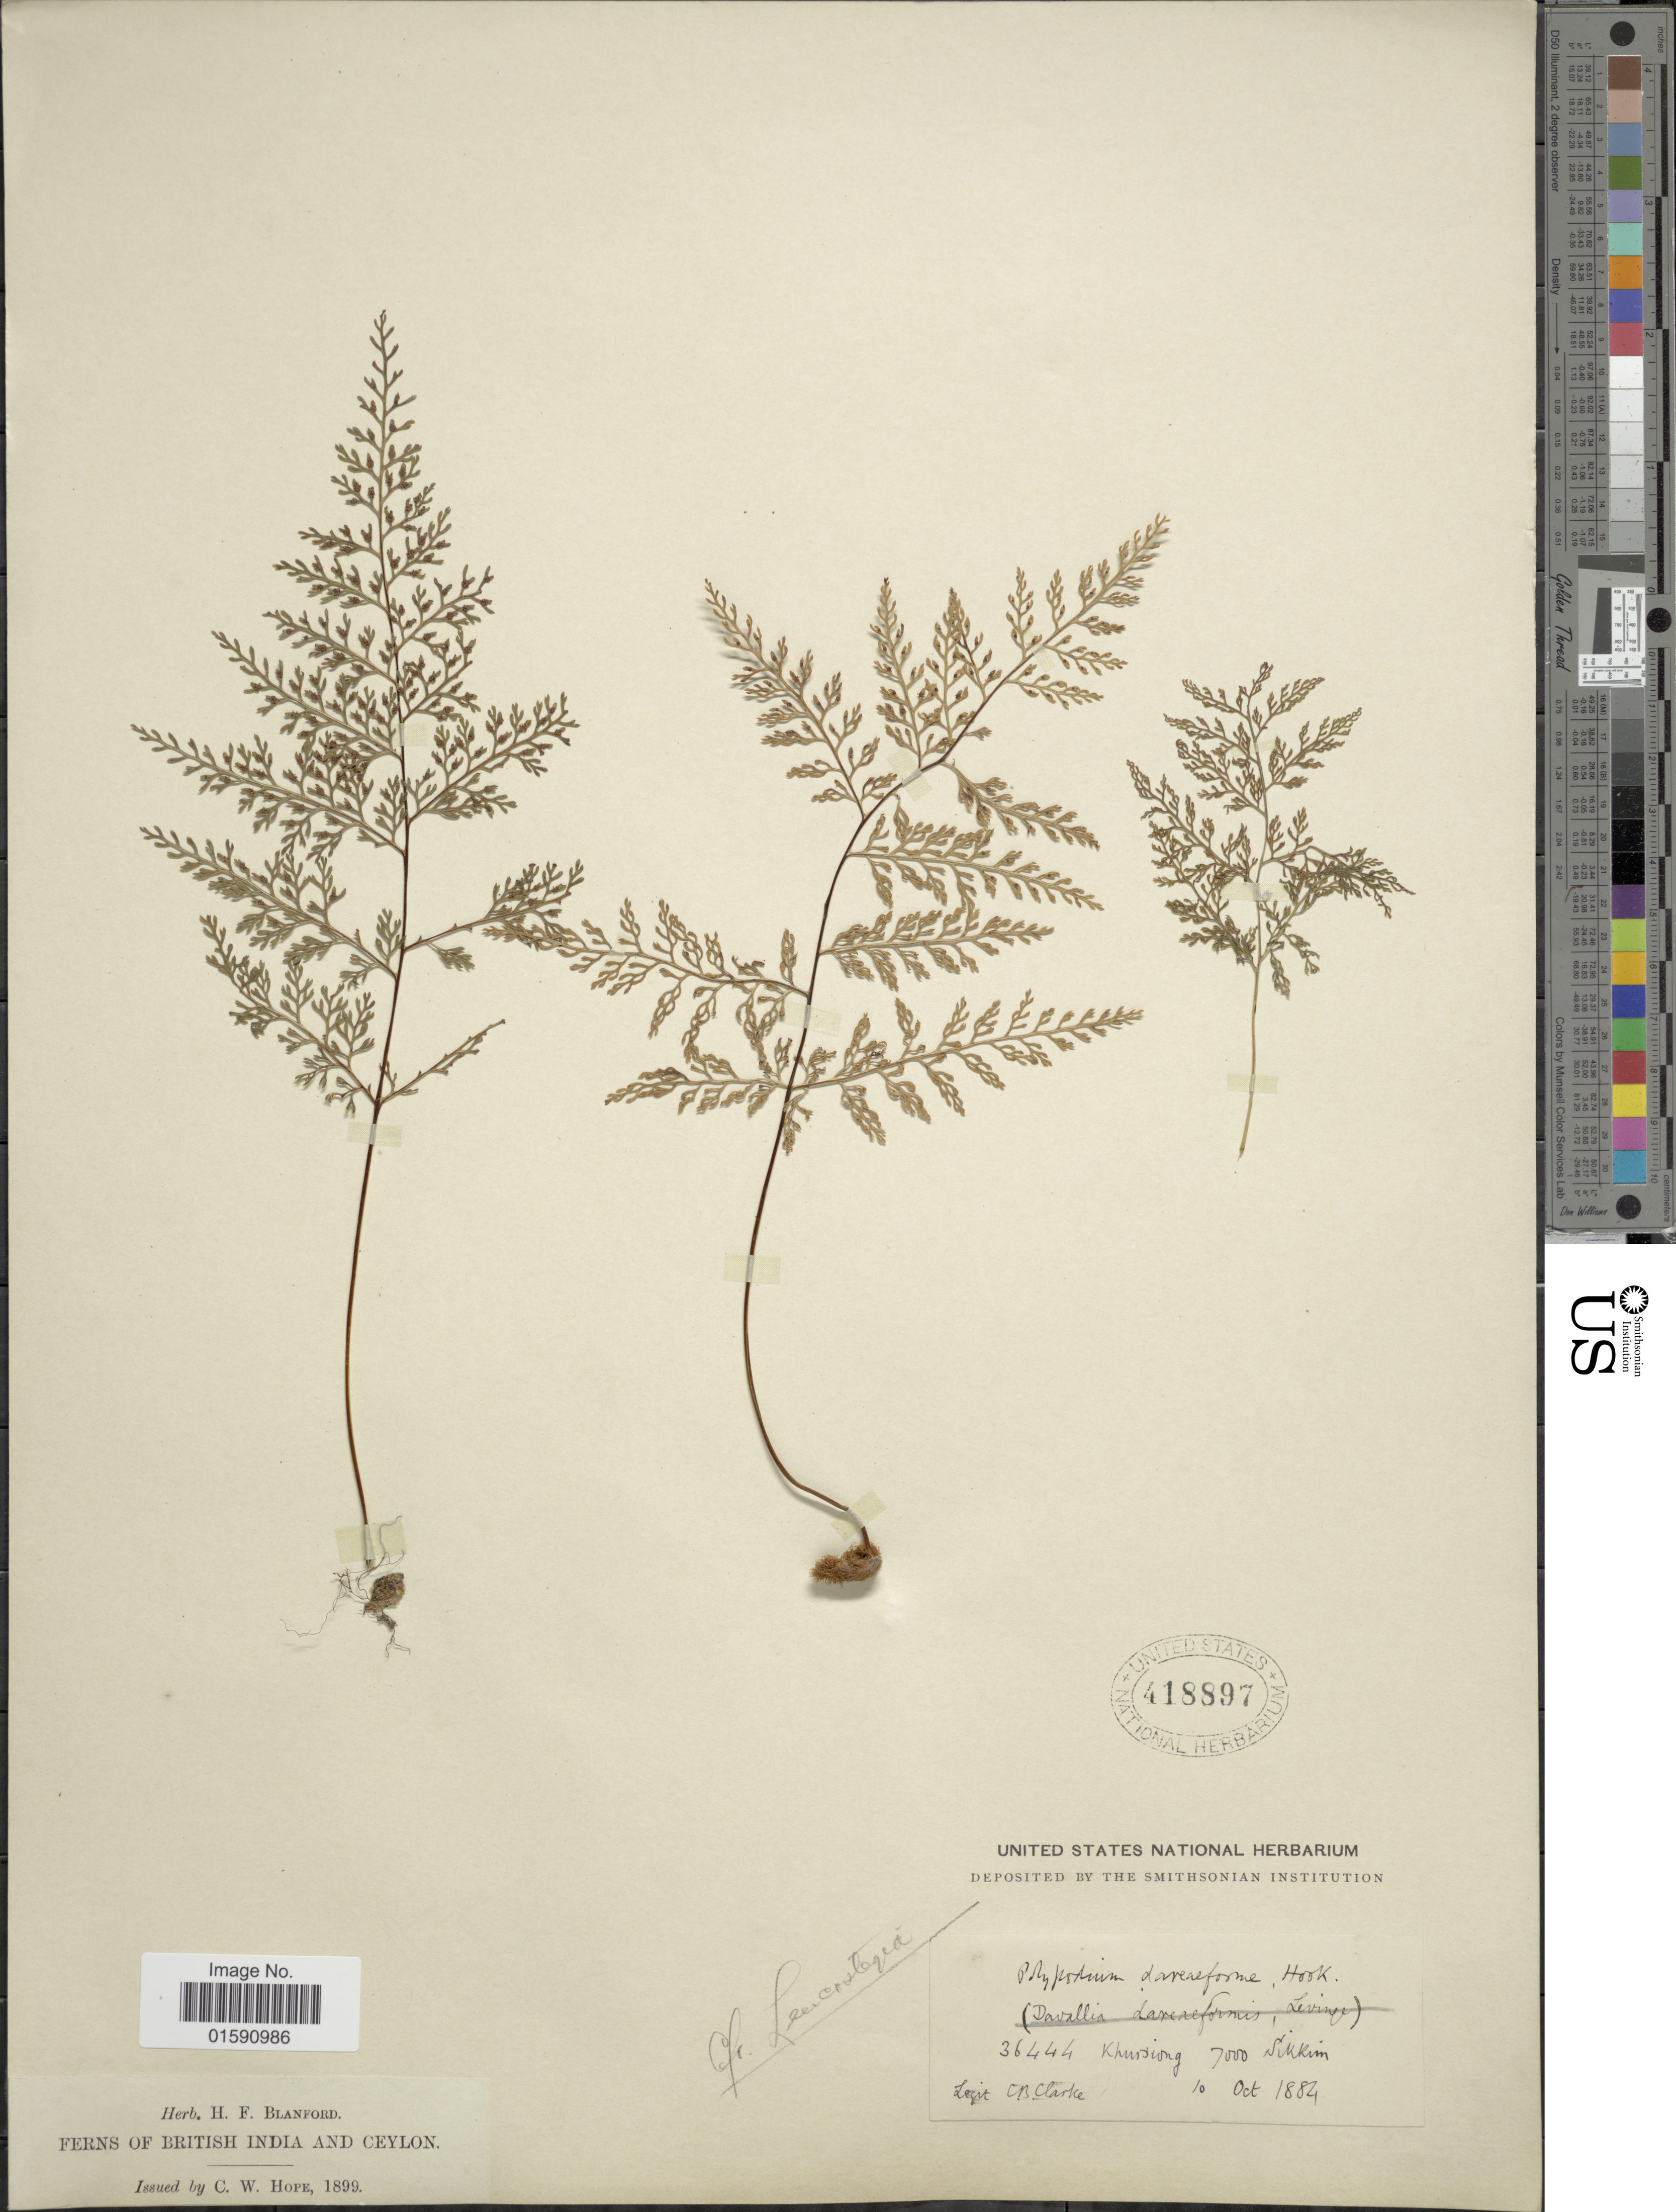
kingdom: Plantae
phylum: Tracheophyta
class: Polypodiopsida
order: Polypodiales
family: Polypodiaceae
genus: Gymnogrammitis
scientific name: Gymnogrammitis dareiformis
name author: (Hook.) Ching ex Tardieu & C. Chr.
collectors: H. D. Clarke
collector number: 36444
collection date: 1884-10-10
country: India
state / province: Sikkim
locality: Khursiong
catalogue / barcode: US 418897